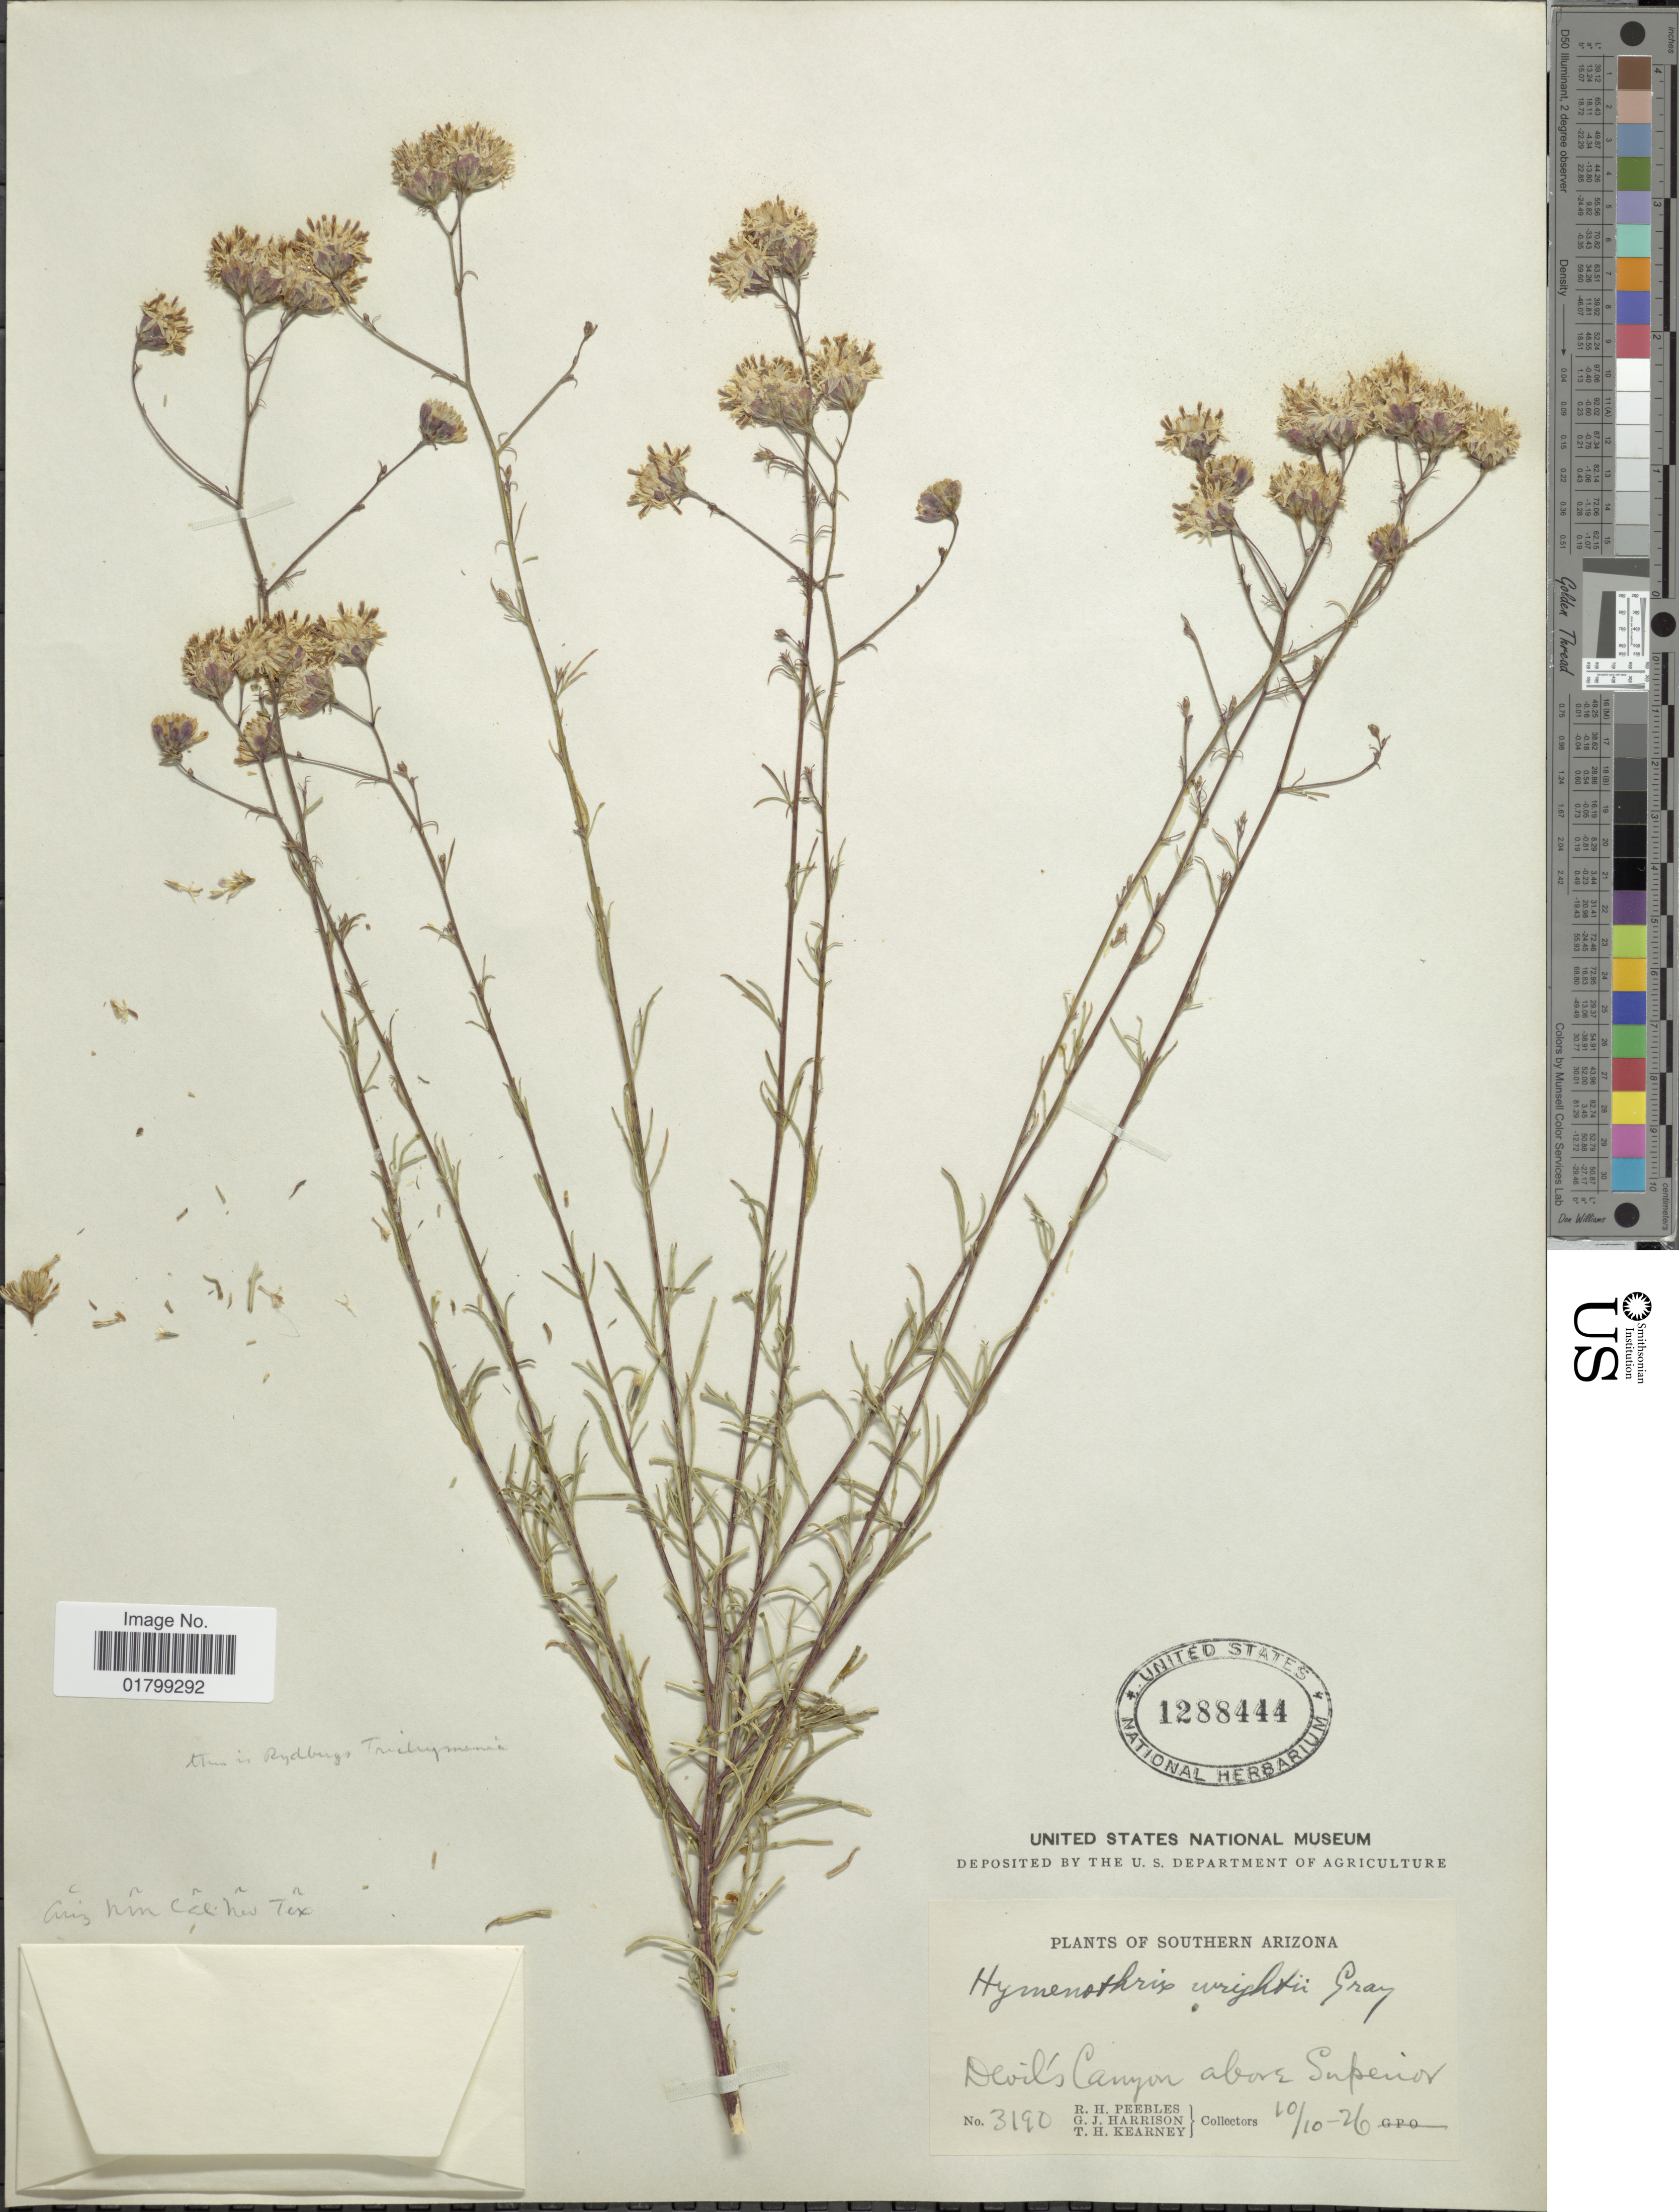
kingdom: Plantae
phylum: Tracheophyta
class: Magnoliopsida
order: Asterales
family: Asteraceae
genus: Hymenothrix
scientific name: Hymenothrix wrightii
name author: A. Gray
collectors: R. H. Peebles, G. J. Harrison & T. H. Kearney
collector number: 3190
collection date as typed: Transcribed d/m/y: 10/10/26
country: United States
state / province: Arizona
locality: Southern Arizona, Devil's Canyon above Superior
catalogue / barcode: US 1288444